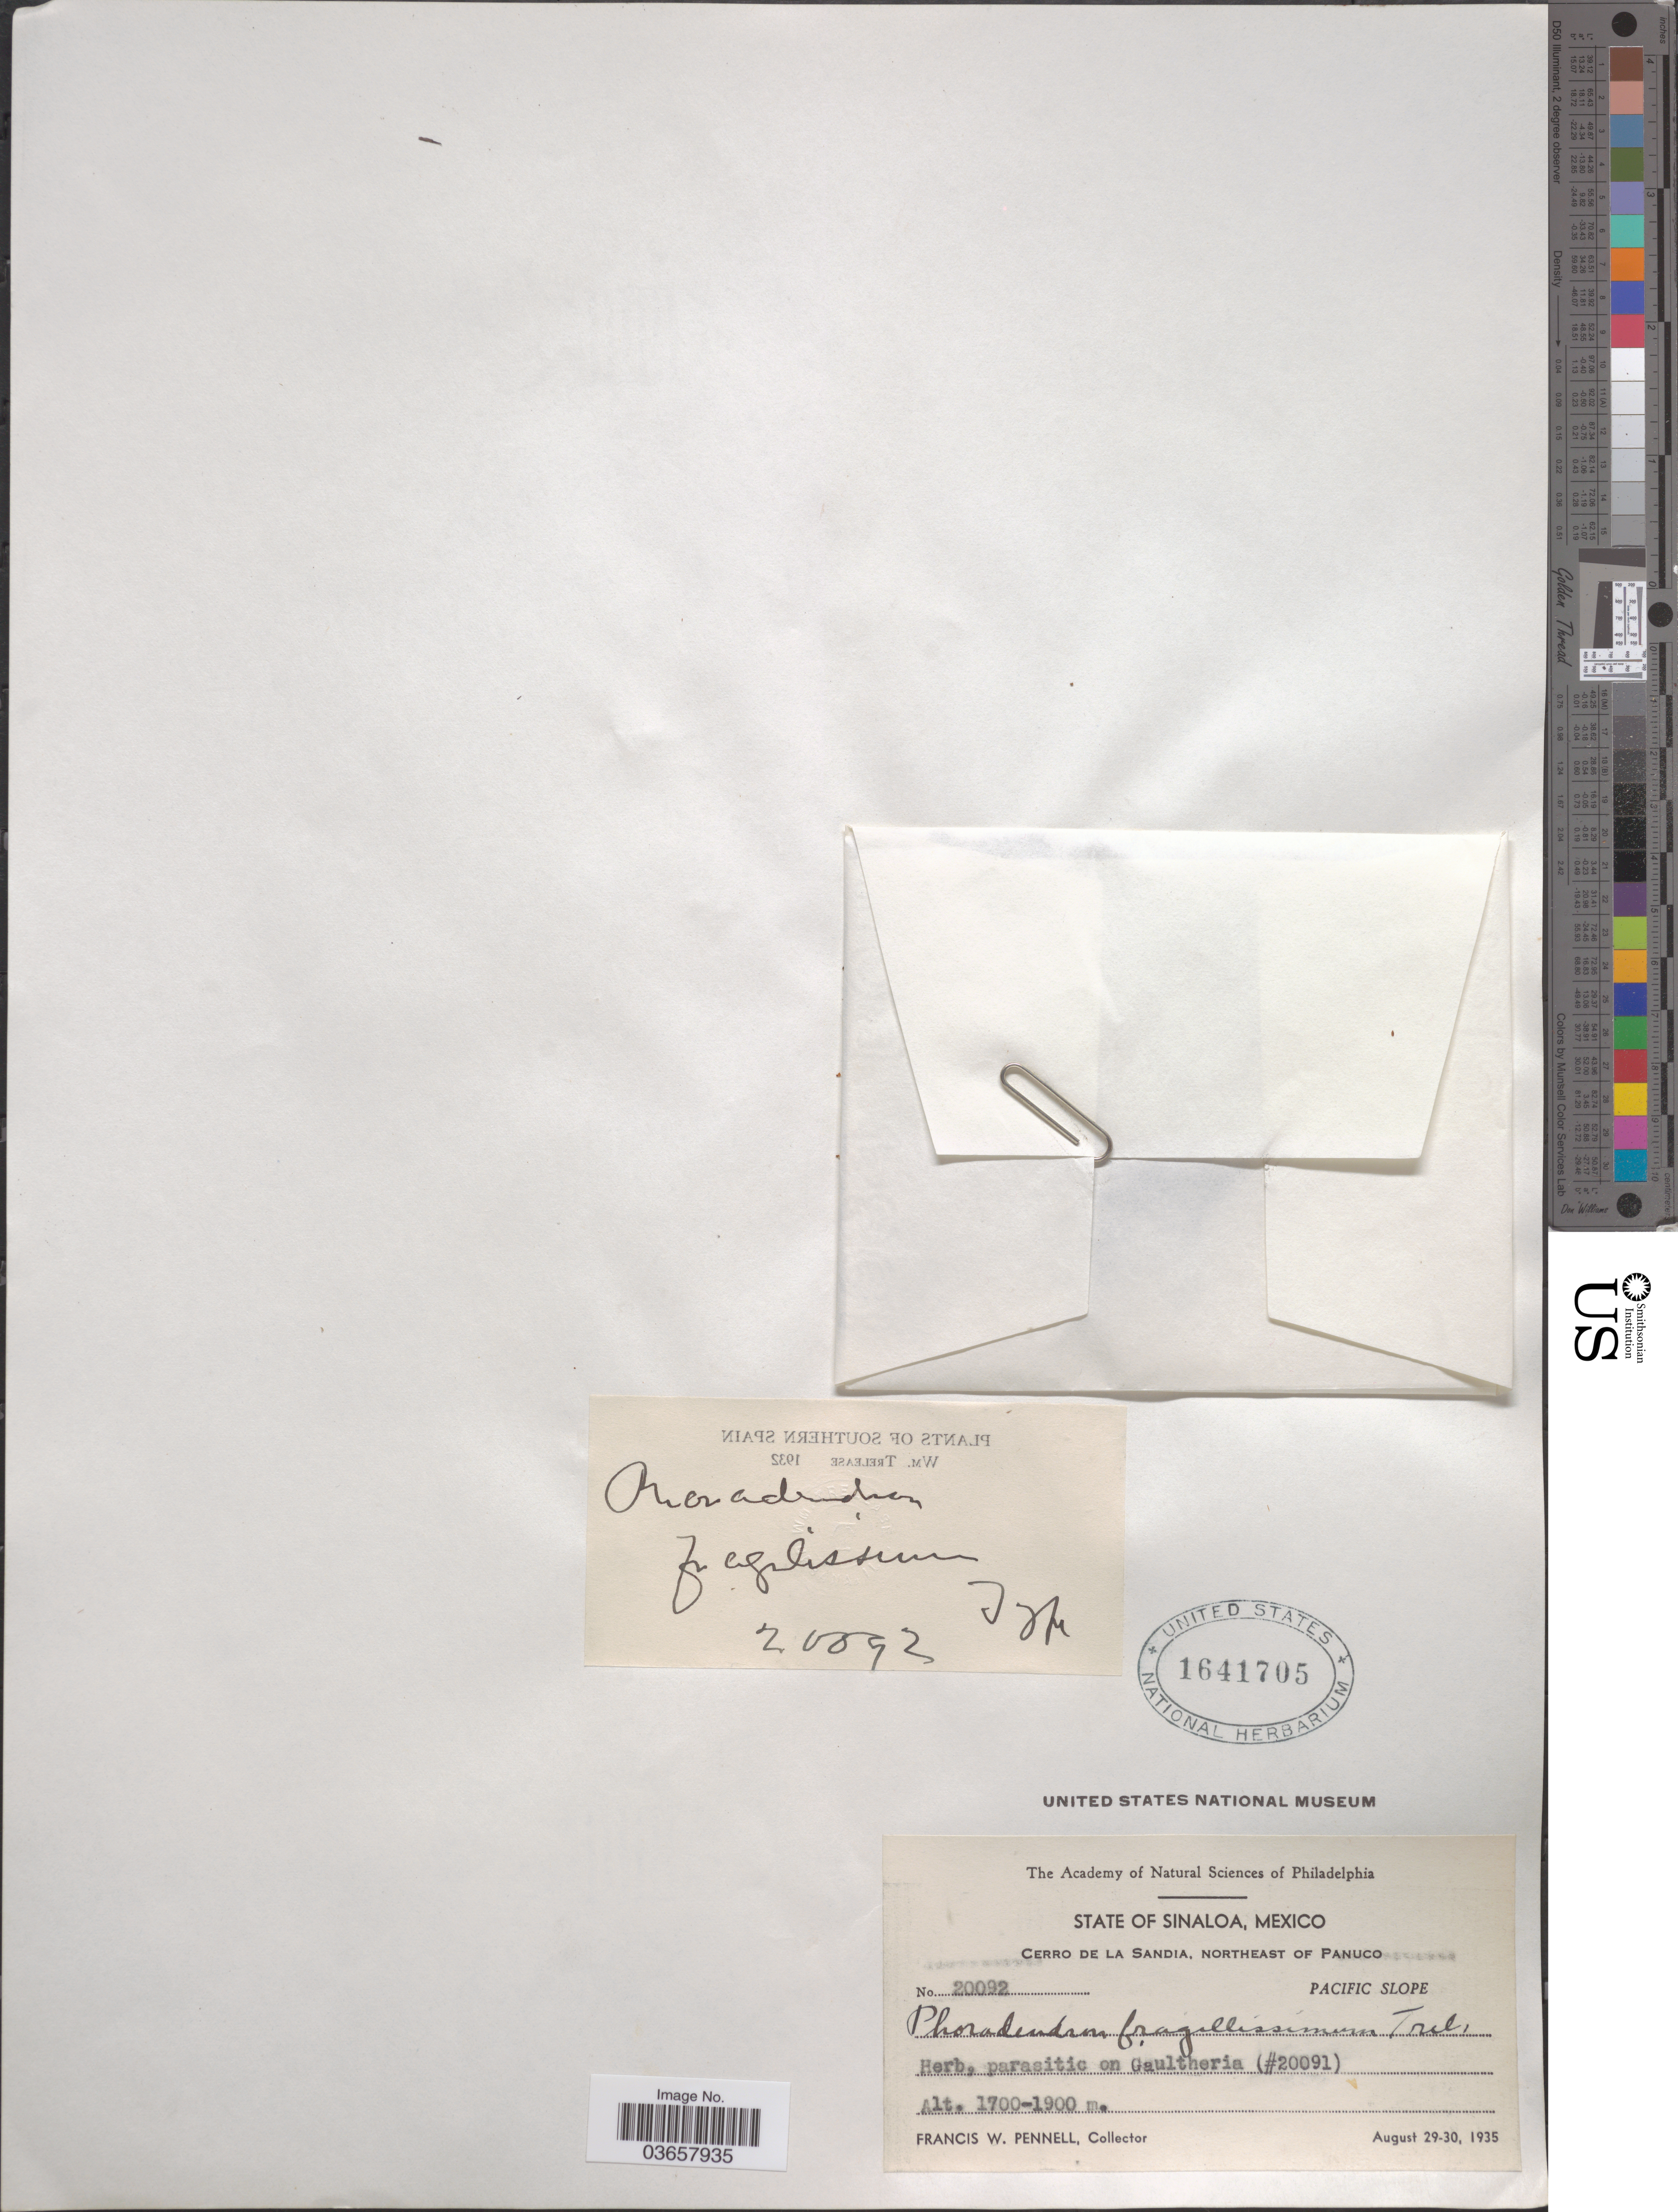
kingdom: Plantae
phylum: Tracheophyta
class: Magnoliopsida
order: Santalales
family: Viscaceae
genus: Phoradendron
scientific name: Phoradendron sp.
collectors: F. W. Pennell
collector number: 20092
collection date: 1935-08-29/1935-08-30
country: Mexico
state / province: Sinaloa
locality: Cerro de La Sandia, northeast of Panuco. Pacific Slope.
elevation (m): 1700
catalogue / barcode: US 1641705